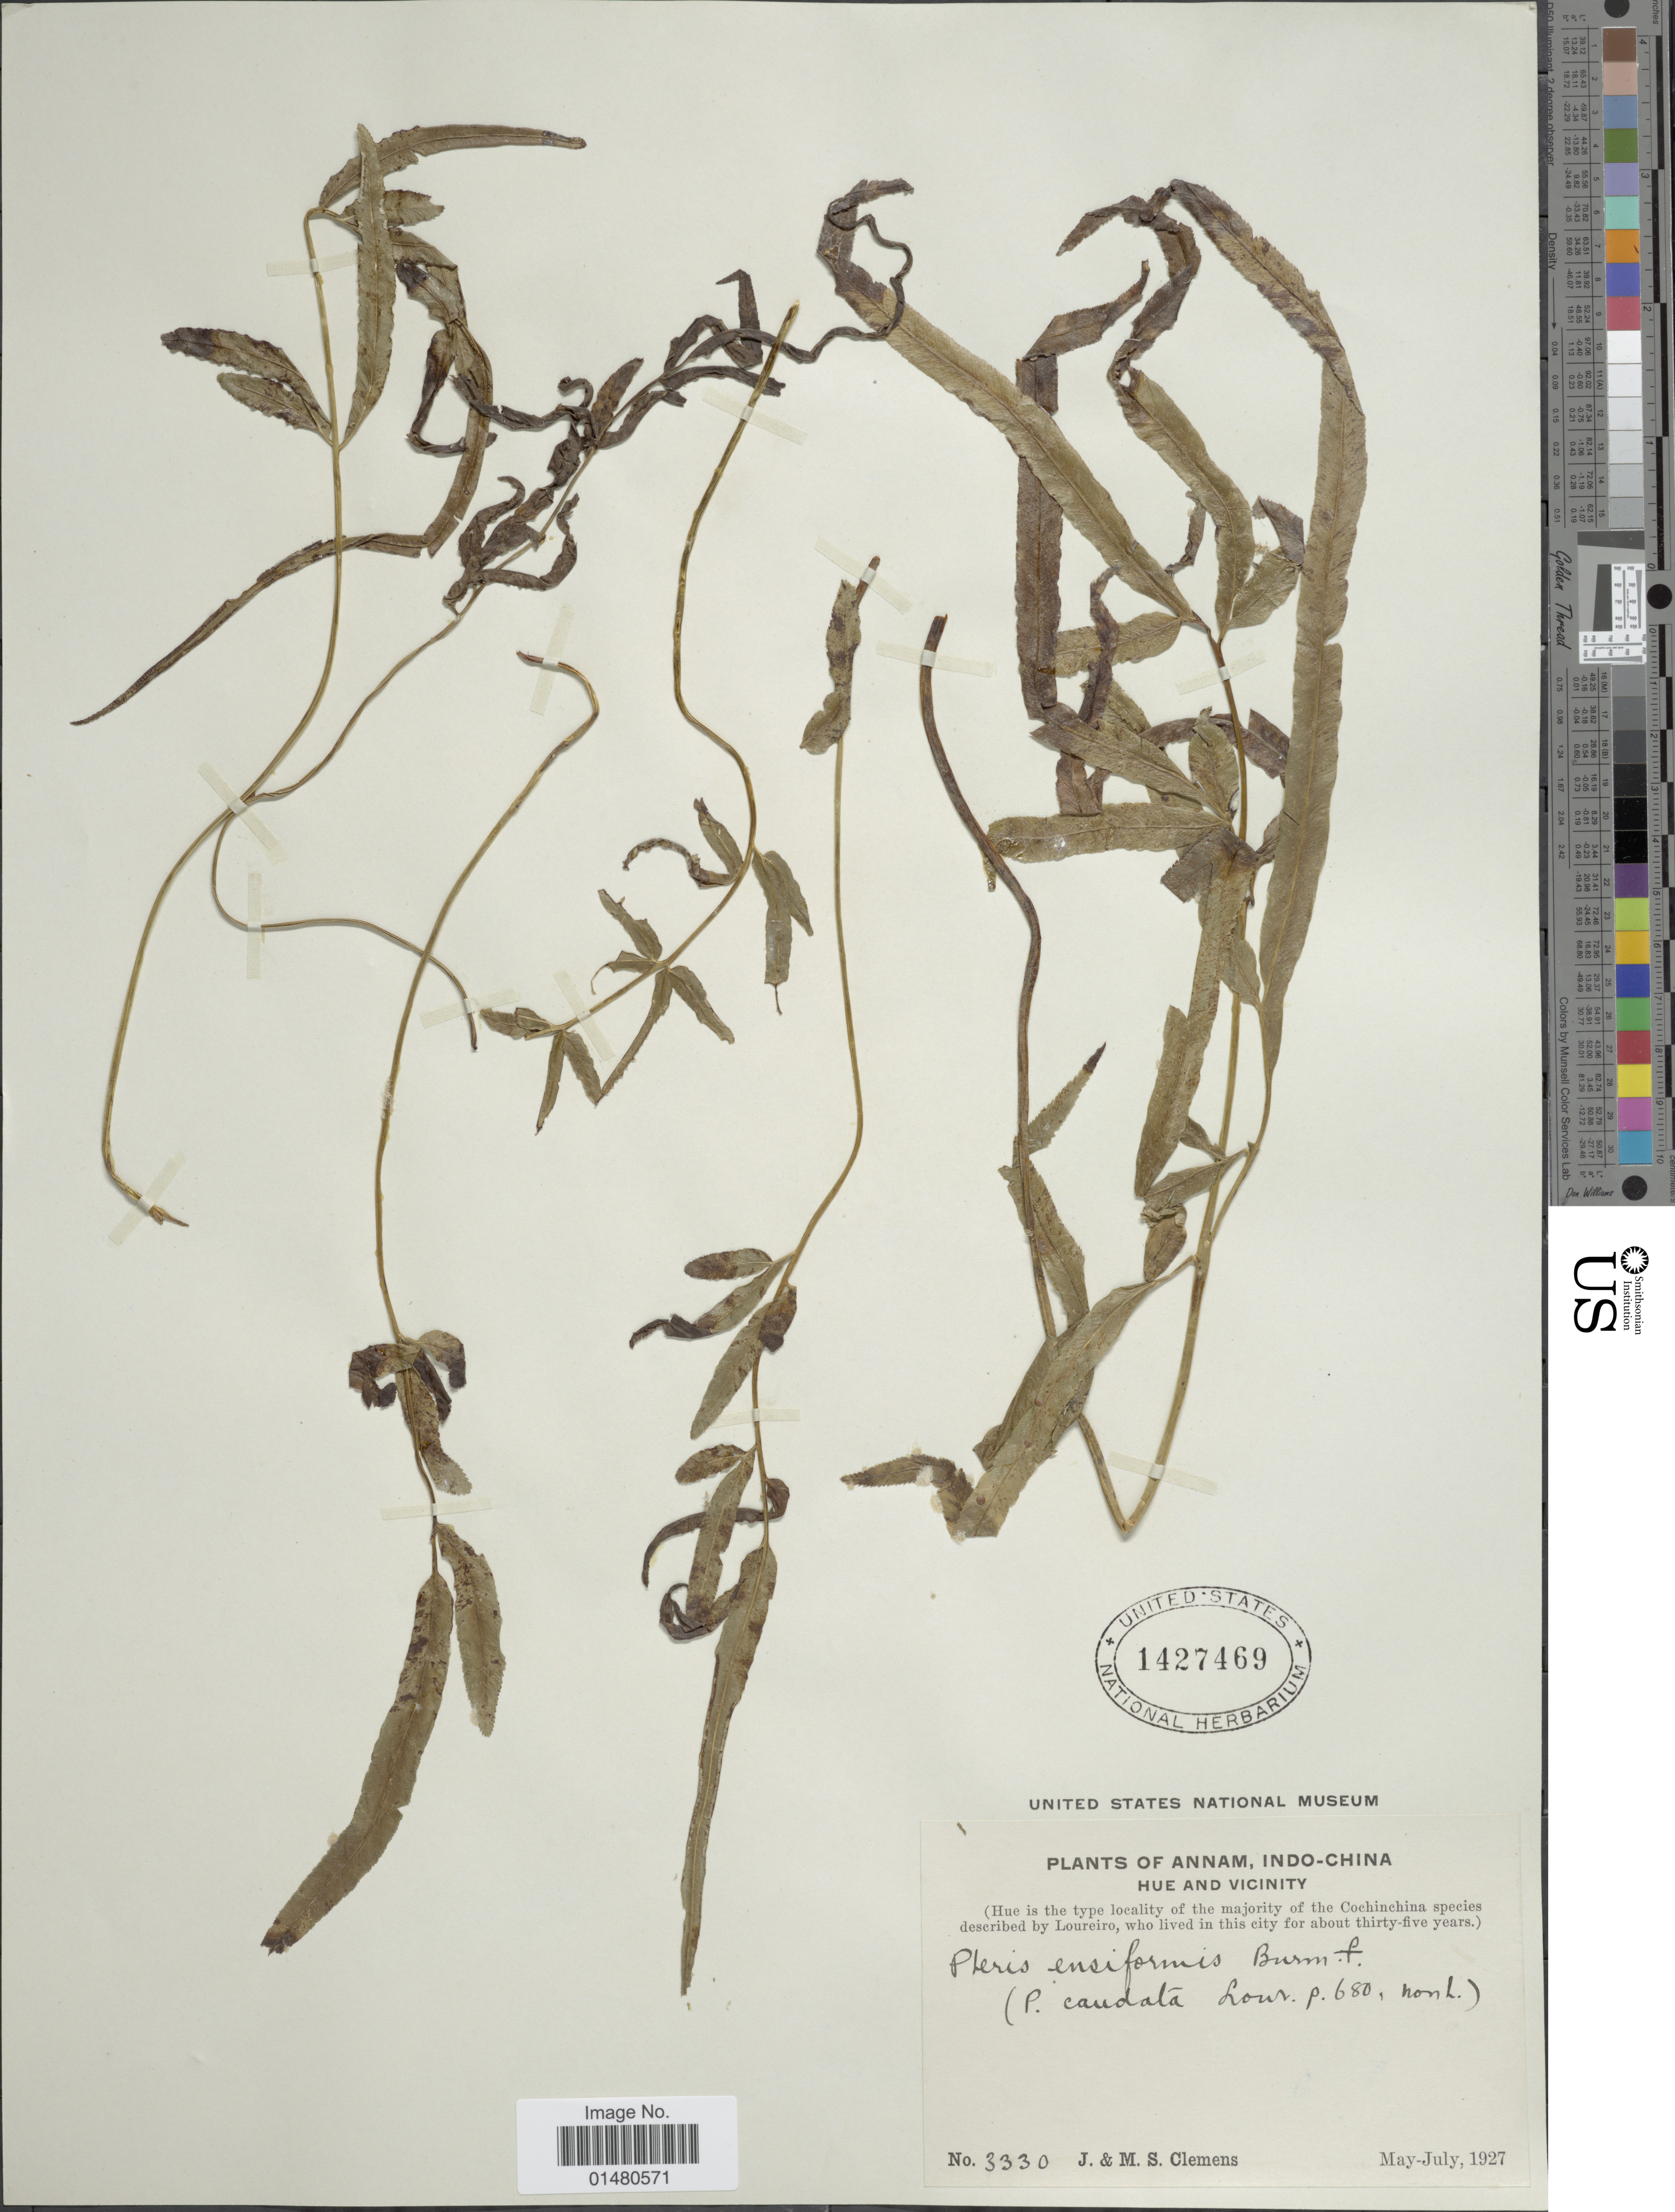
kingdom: Plantae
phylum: Tracheophyta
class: Polypodiopsida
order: Polypodiales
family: Pteridaceae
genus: Pteris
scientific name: Pteris ensiformis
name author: Burm. f.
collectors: J. Clemens & M. S. Clemens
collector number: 3330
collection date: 1927-05/1927-07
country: Vietnam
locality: Annam, Indo-China, Hue and vicinity (Hue is the type locality of the majority of the Cochinchina species described by Loureiro, who lived in this city for about thirty-five years)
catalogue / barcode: US 1427469